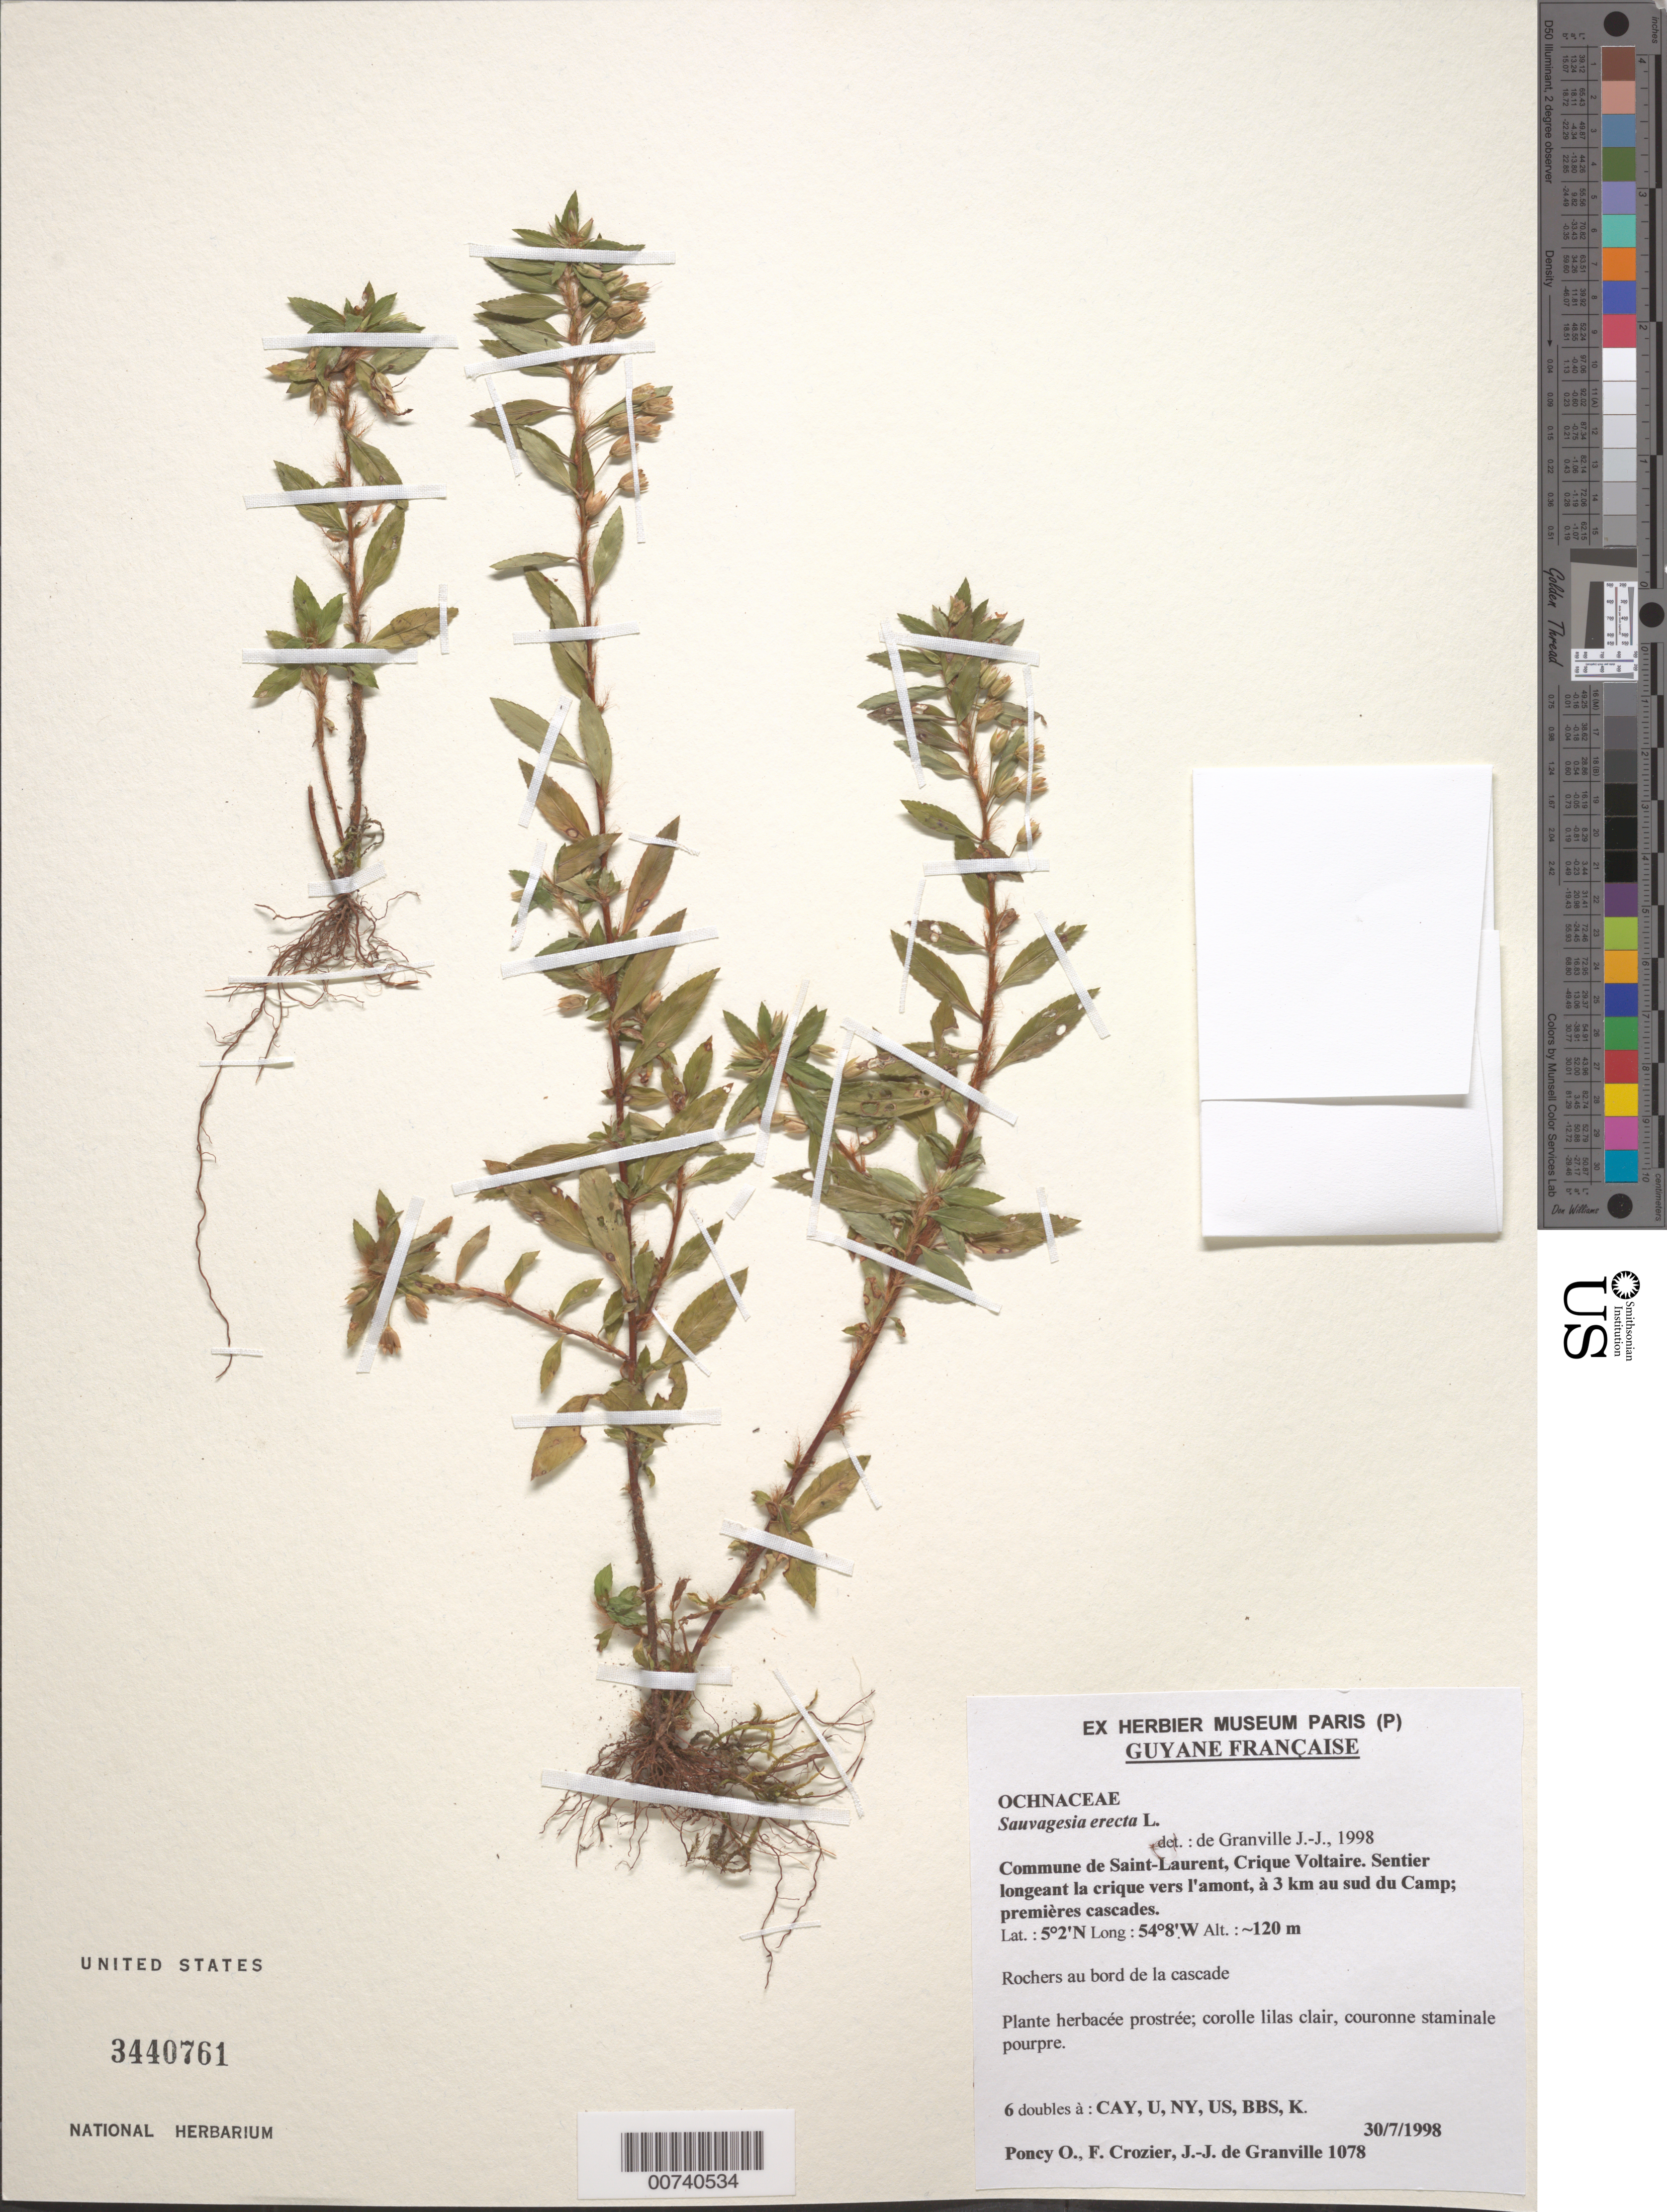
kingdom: Plantae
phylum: Tracheophyta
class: Magnoliopsida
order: Malpighiales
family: Ochnaceae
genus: Sauvagesia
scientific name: Sauvagesia erecta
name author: L.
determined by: Granville, J. J. de, (CAY), Institut de Recherche pour le Developpement (IRD) (FRENCH GUIANA)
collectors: O. Poncy, F. Crozier & J.-J. de Granville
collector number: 1078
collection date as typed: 30-Jul-98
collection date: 1998-07-30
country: French Guiana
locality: Commune de Saint Laurent du Maroni, Crique Volatire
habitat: Rocks at edge of falls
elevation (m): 120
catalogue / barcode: US 3440761